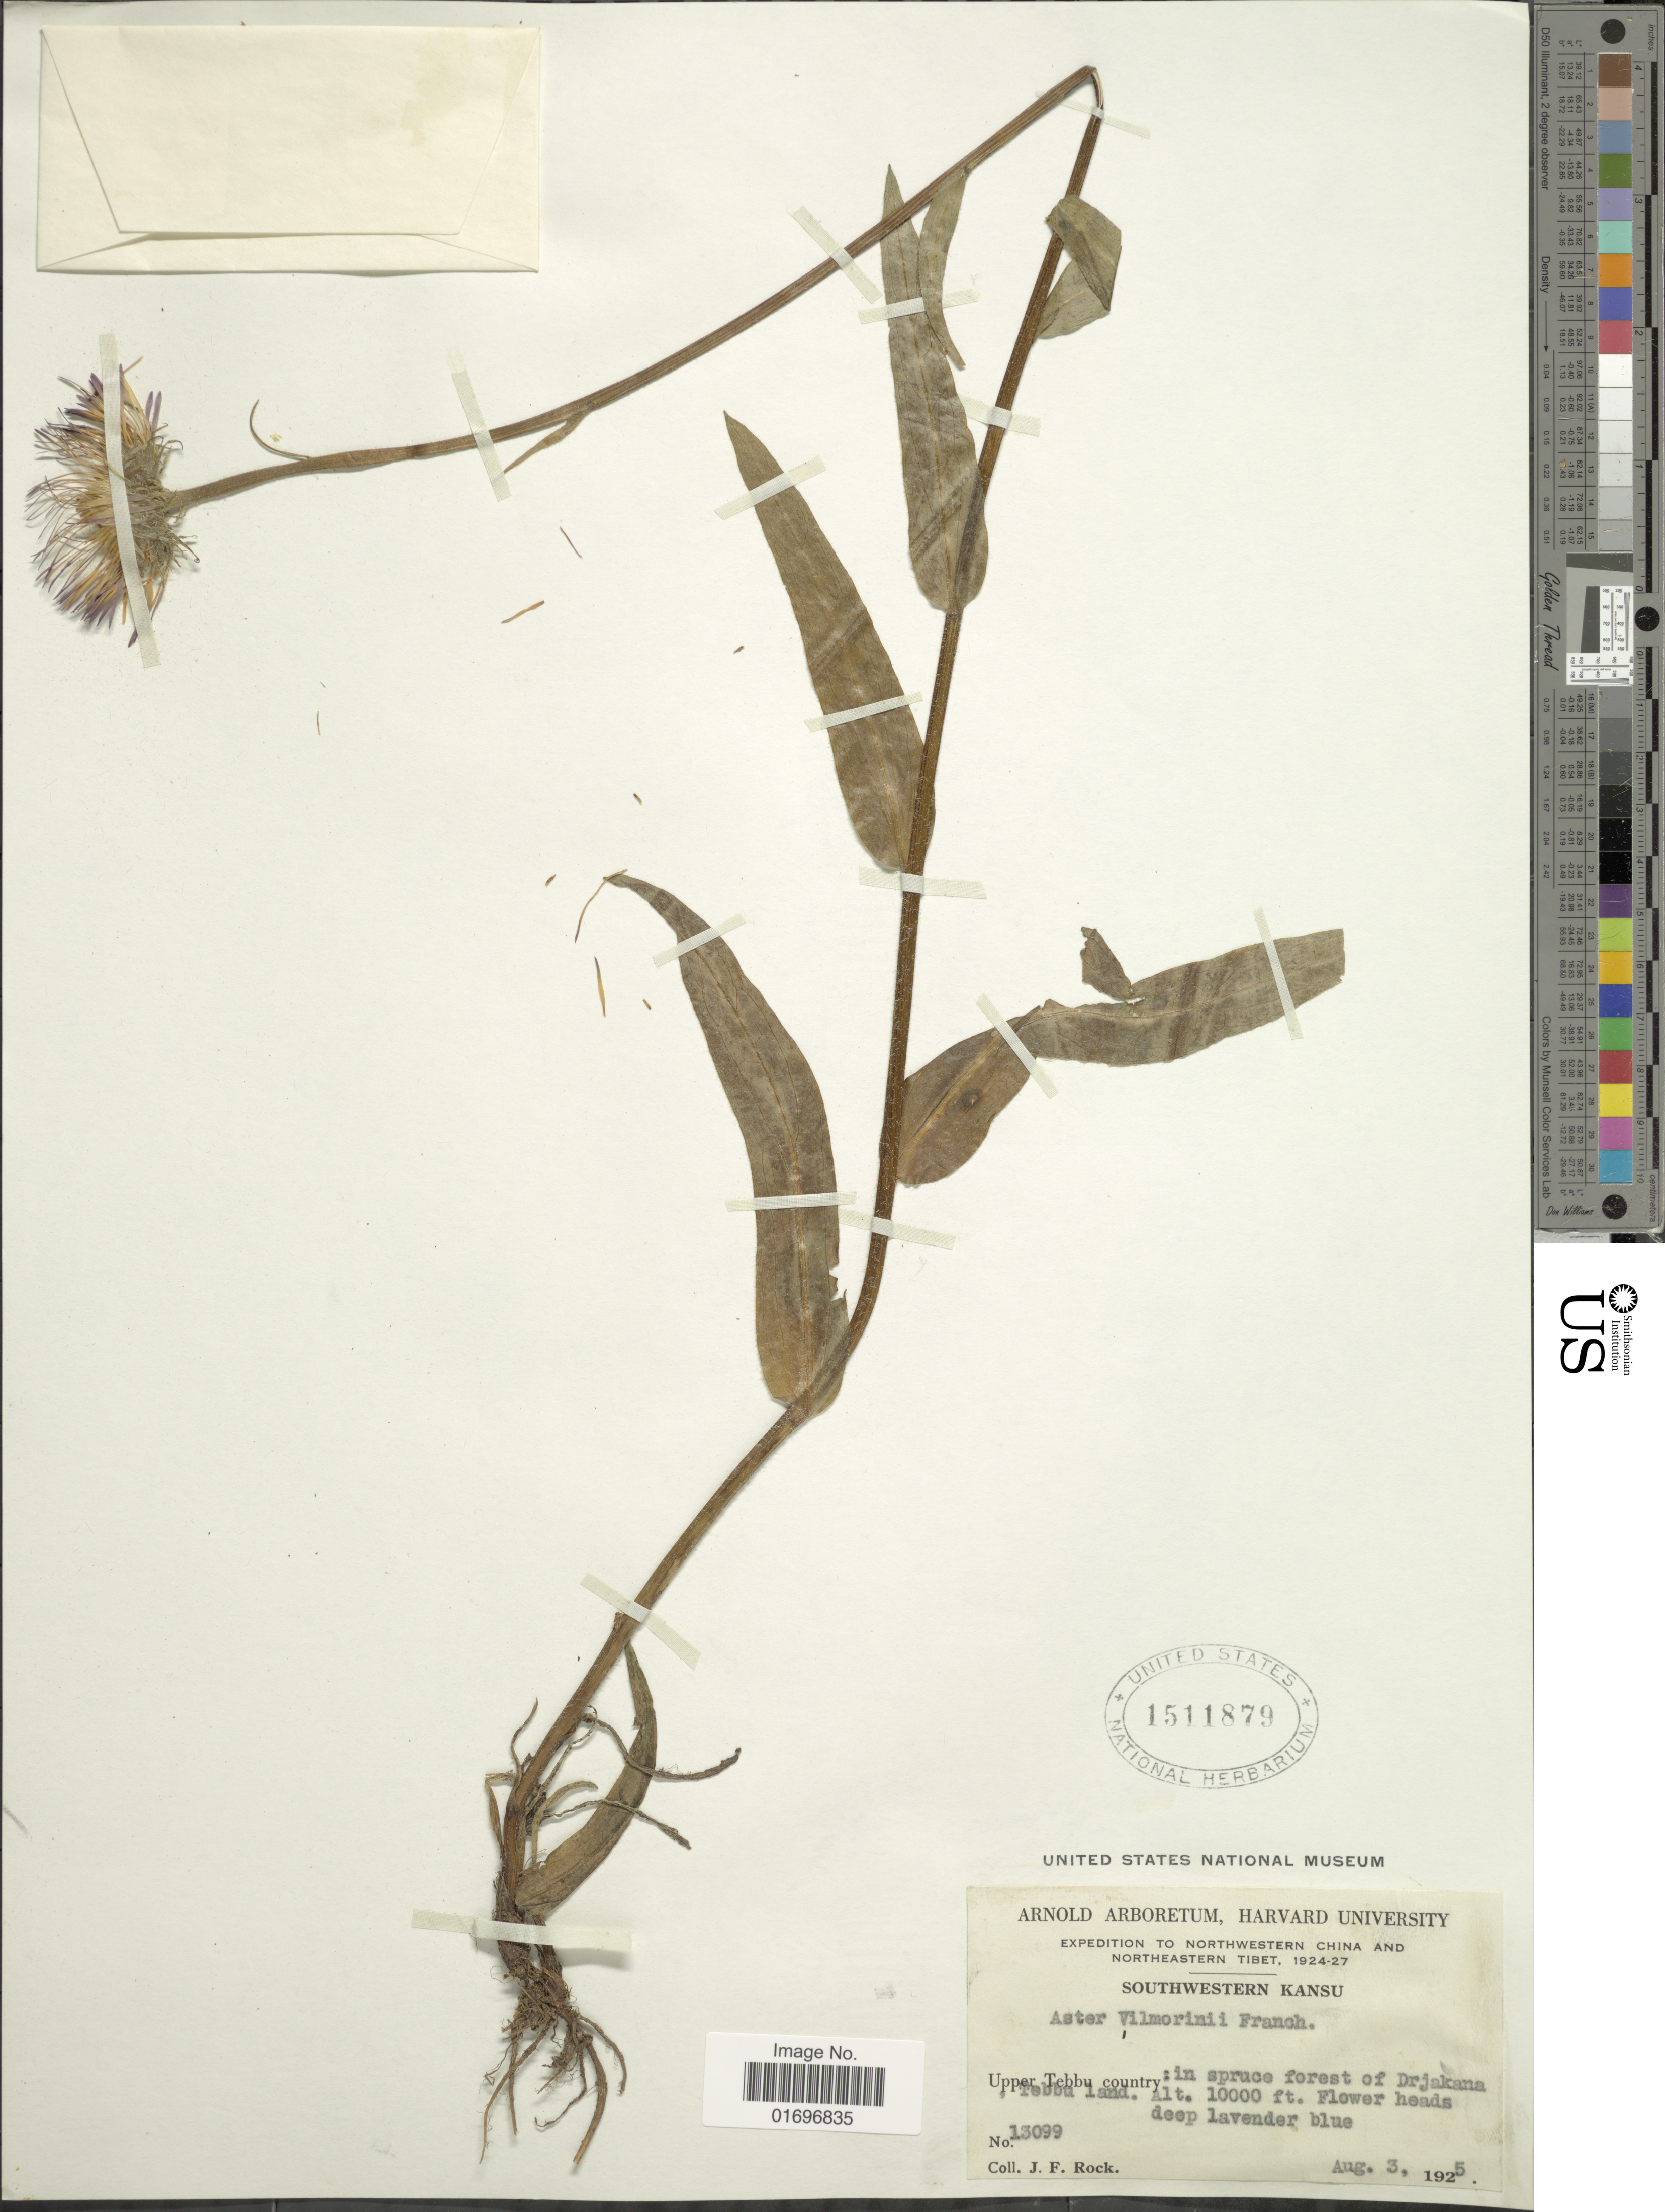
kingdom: Plantae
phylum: Tracheophyta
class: Magnoliopsida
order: Asterales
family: Asteraceae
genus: Aster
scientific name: Aster vilmorinii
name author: Franch.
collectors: J. Rock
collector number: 13099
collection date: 1925-08-03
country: China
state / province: Gansu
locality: Northwestern China and Northeastern Tibet. Southwestern Kansu. Upper Tebbu country: in spruce forest of Drjakana, Tebba land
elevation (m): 3048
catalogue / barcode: US 1511879